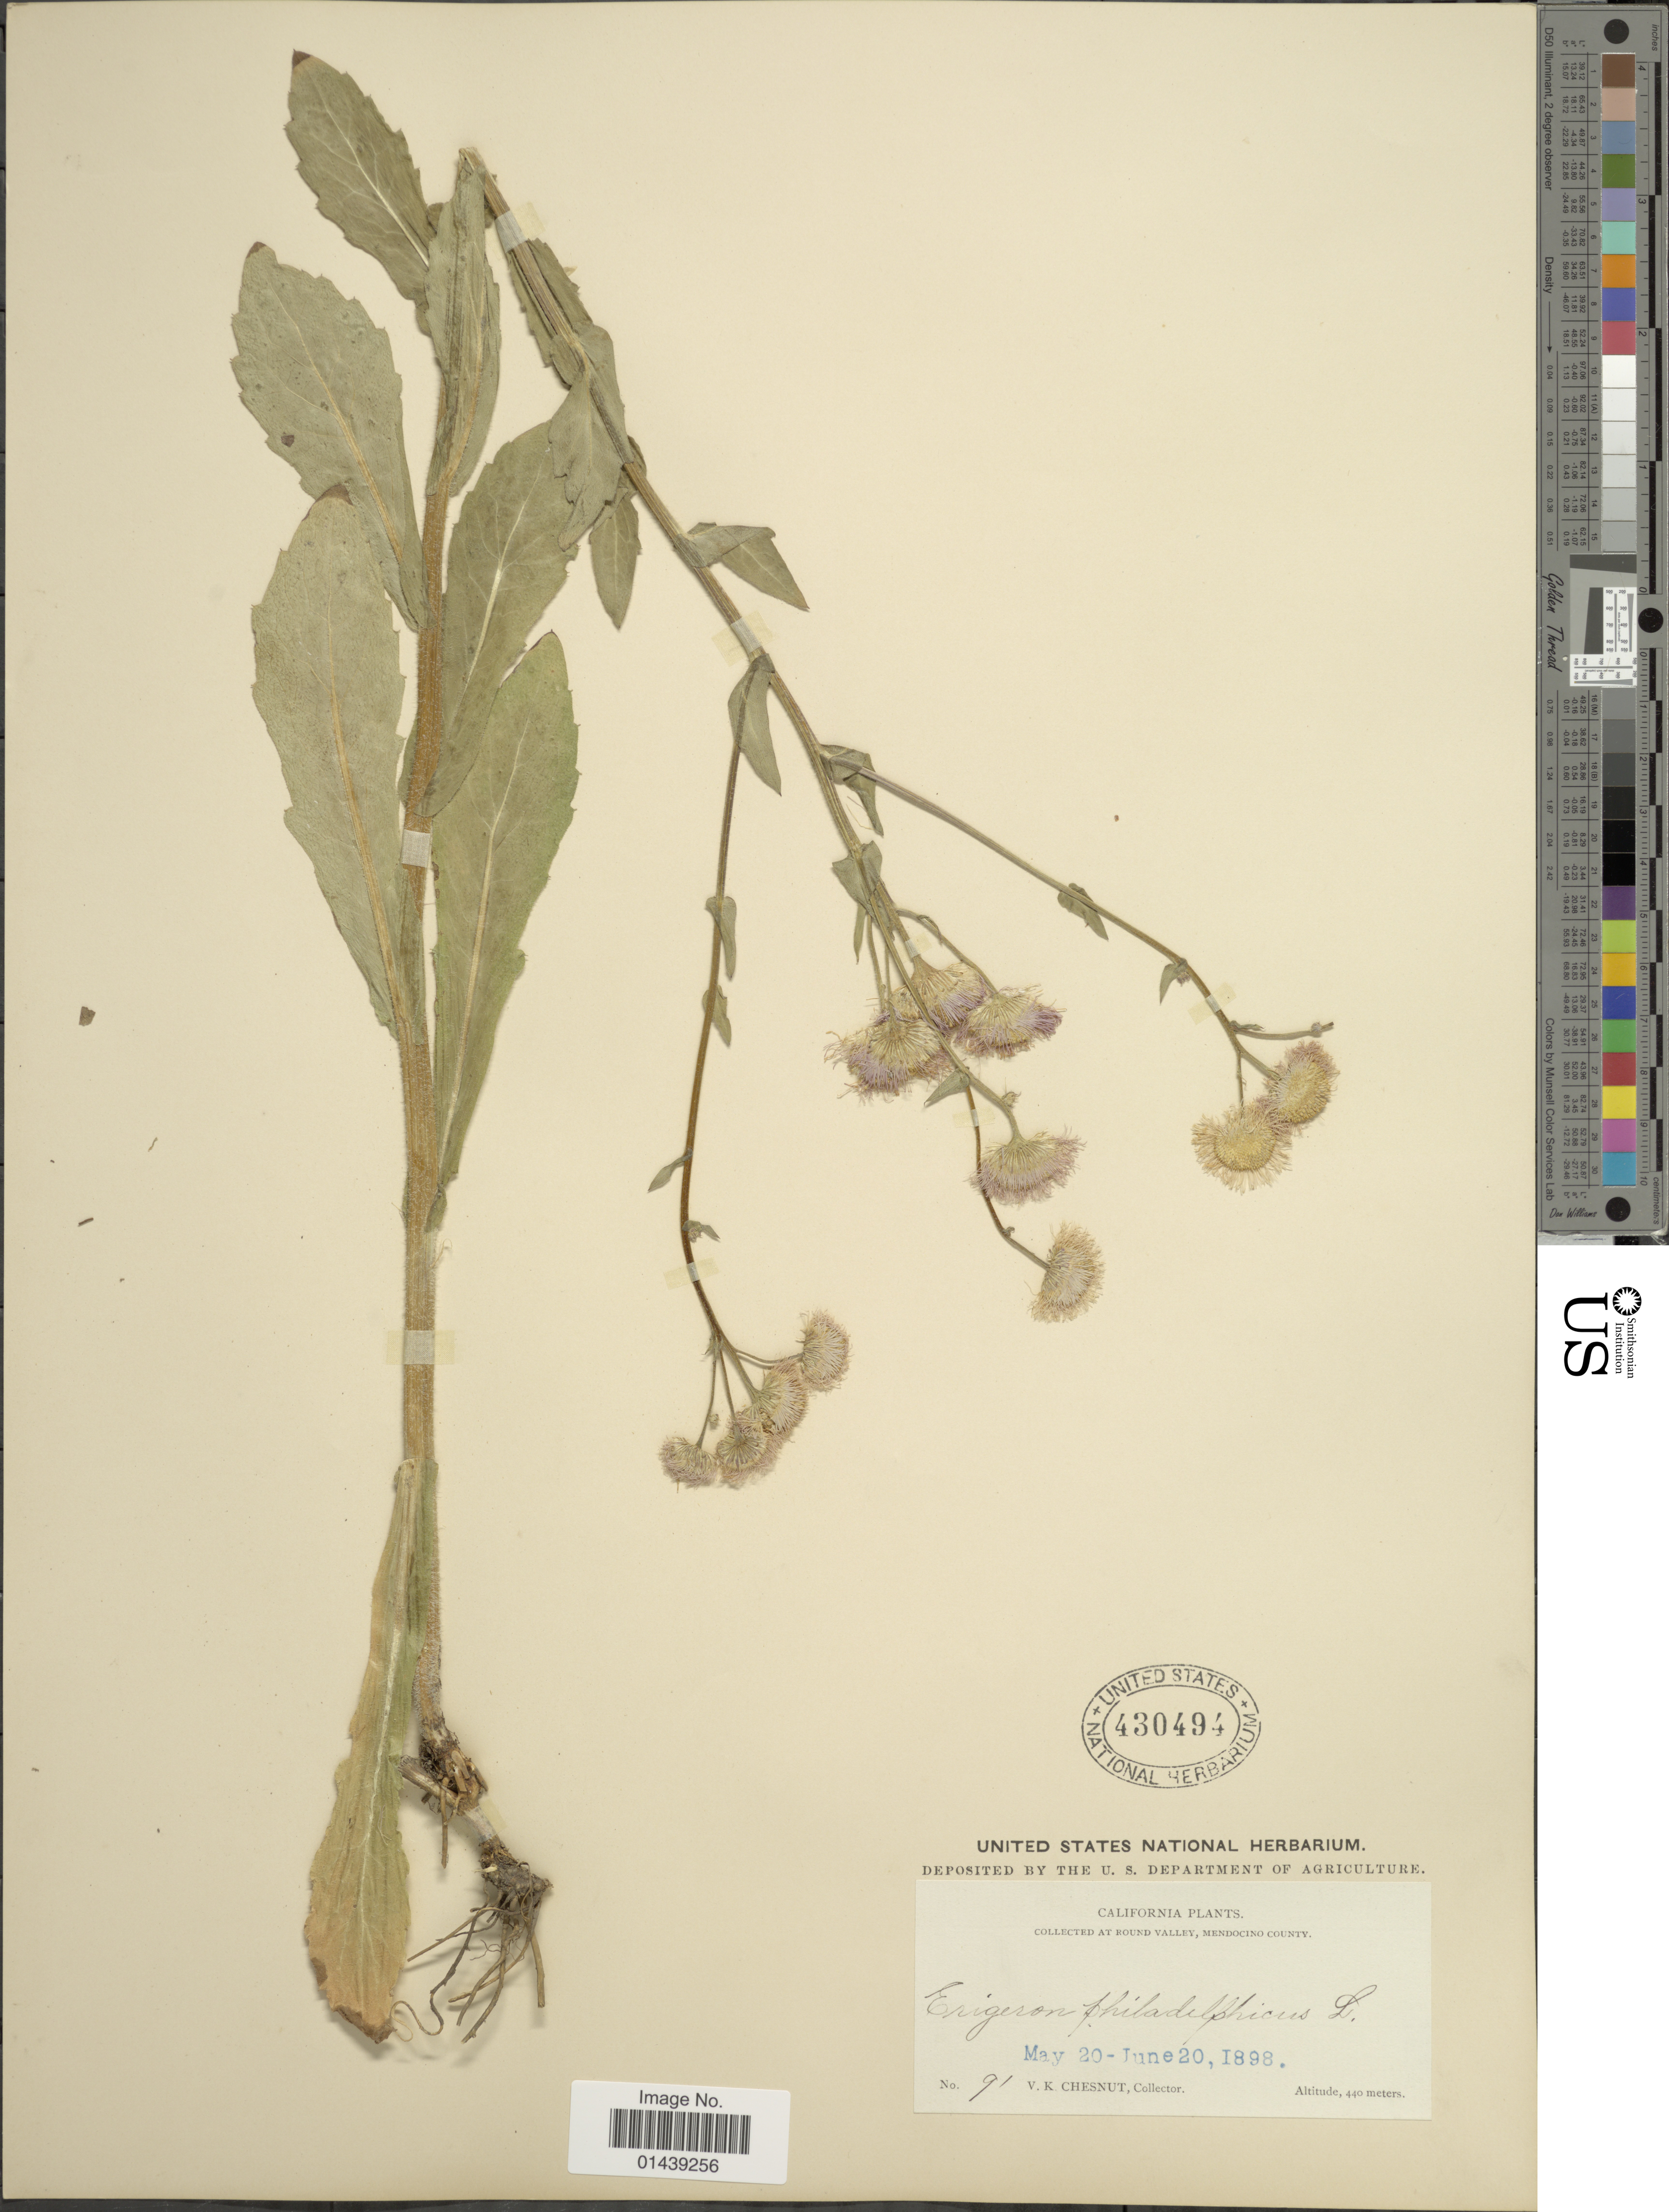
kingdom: Plantae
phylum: Tracheophyta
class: Magnoliopsida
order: Asterales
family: Asteraceae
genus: Erigeron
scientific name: Erigeron philadelphicus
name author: L.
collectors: V. Chesnut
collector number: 91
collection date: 1898-05-20/1898-06-20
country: United States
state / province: California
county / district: Mendocino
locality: Round Valley, Mendocino County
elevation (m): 440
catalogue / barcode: US 430494